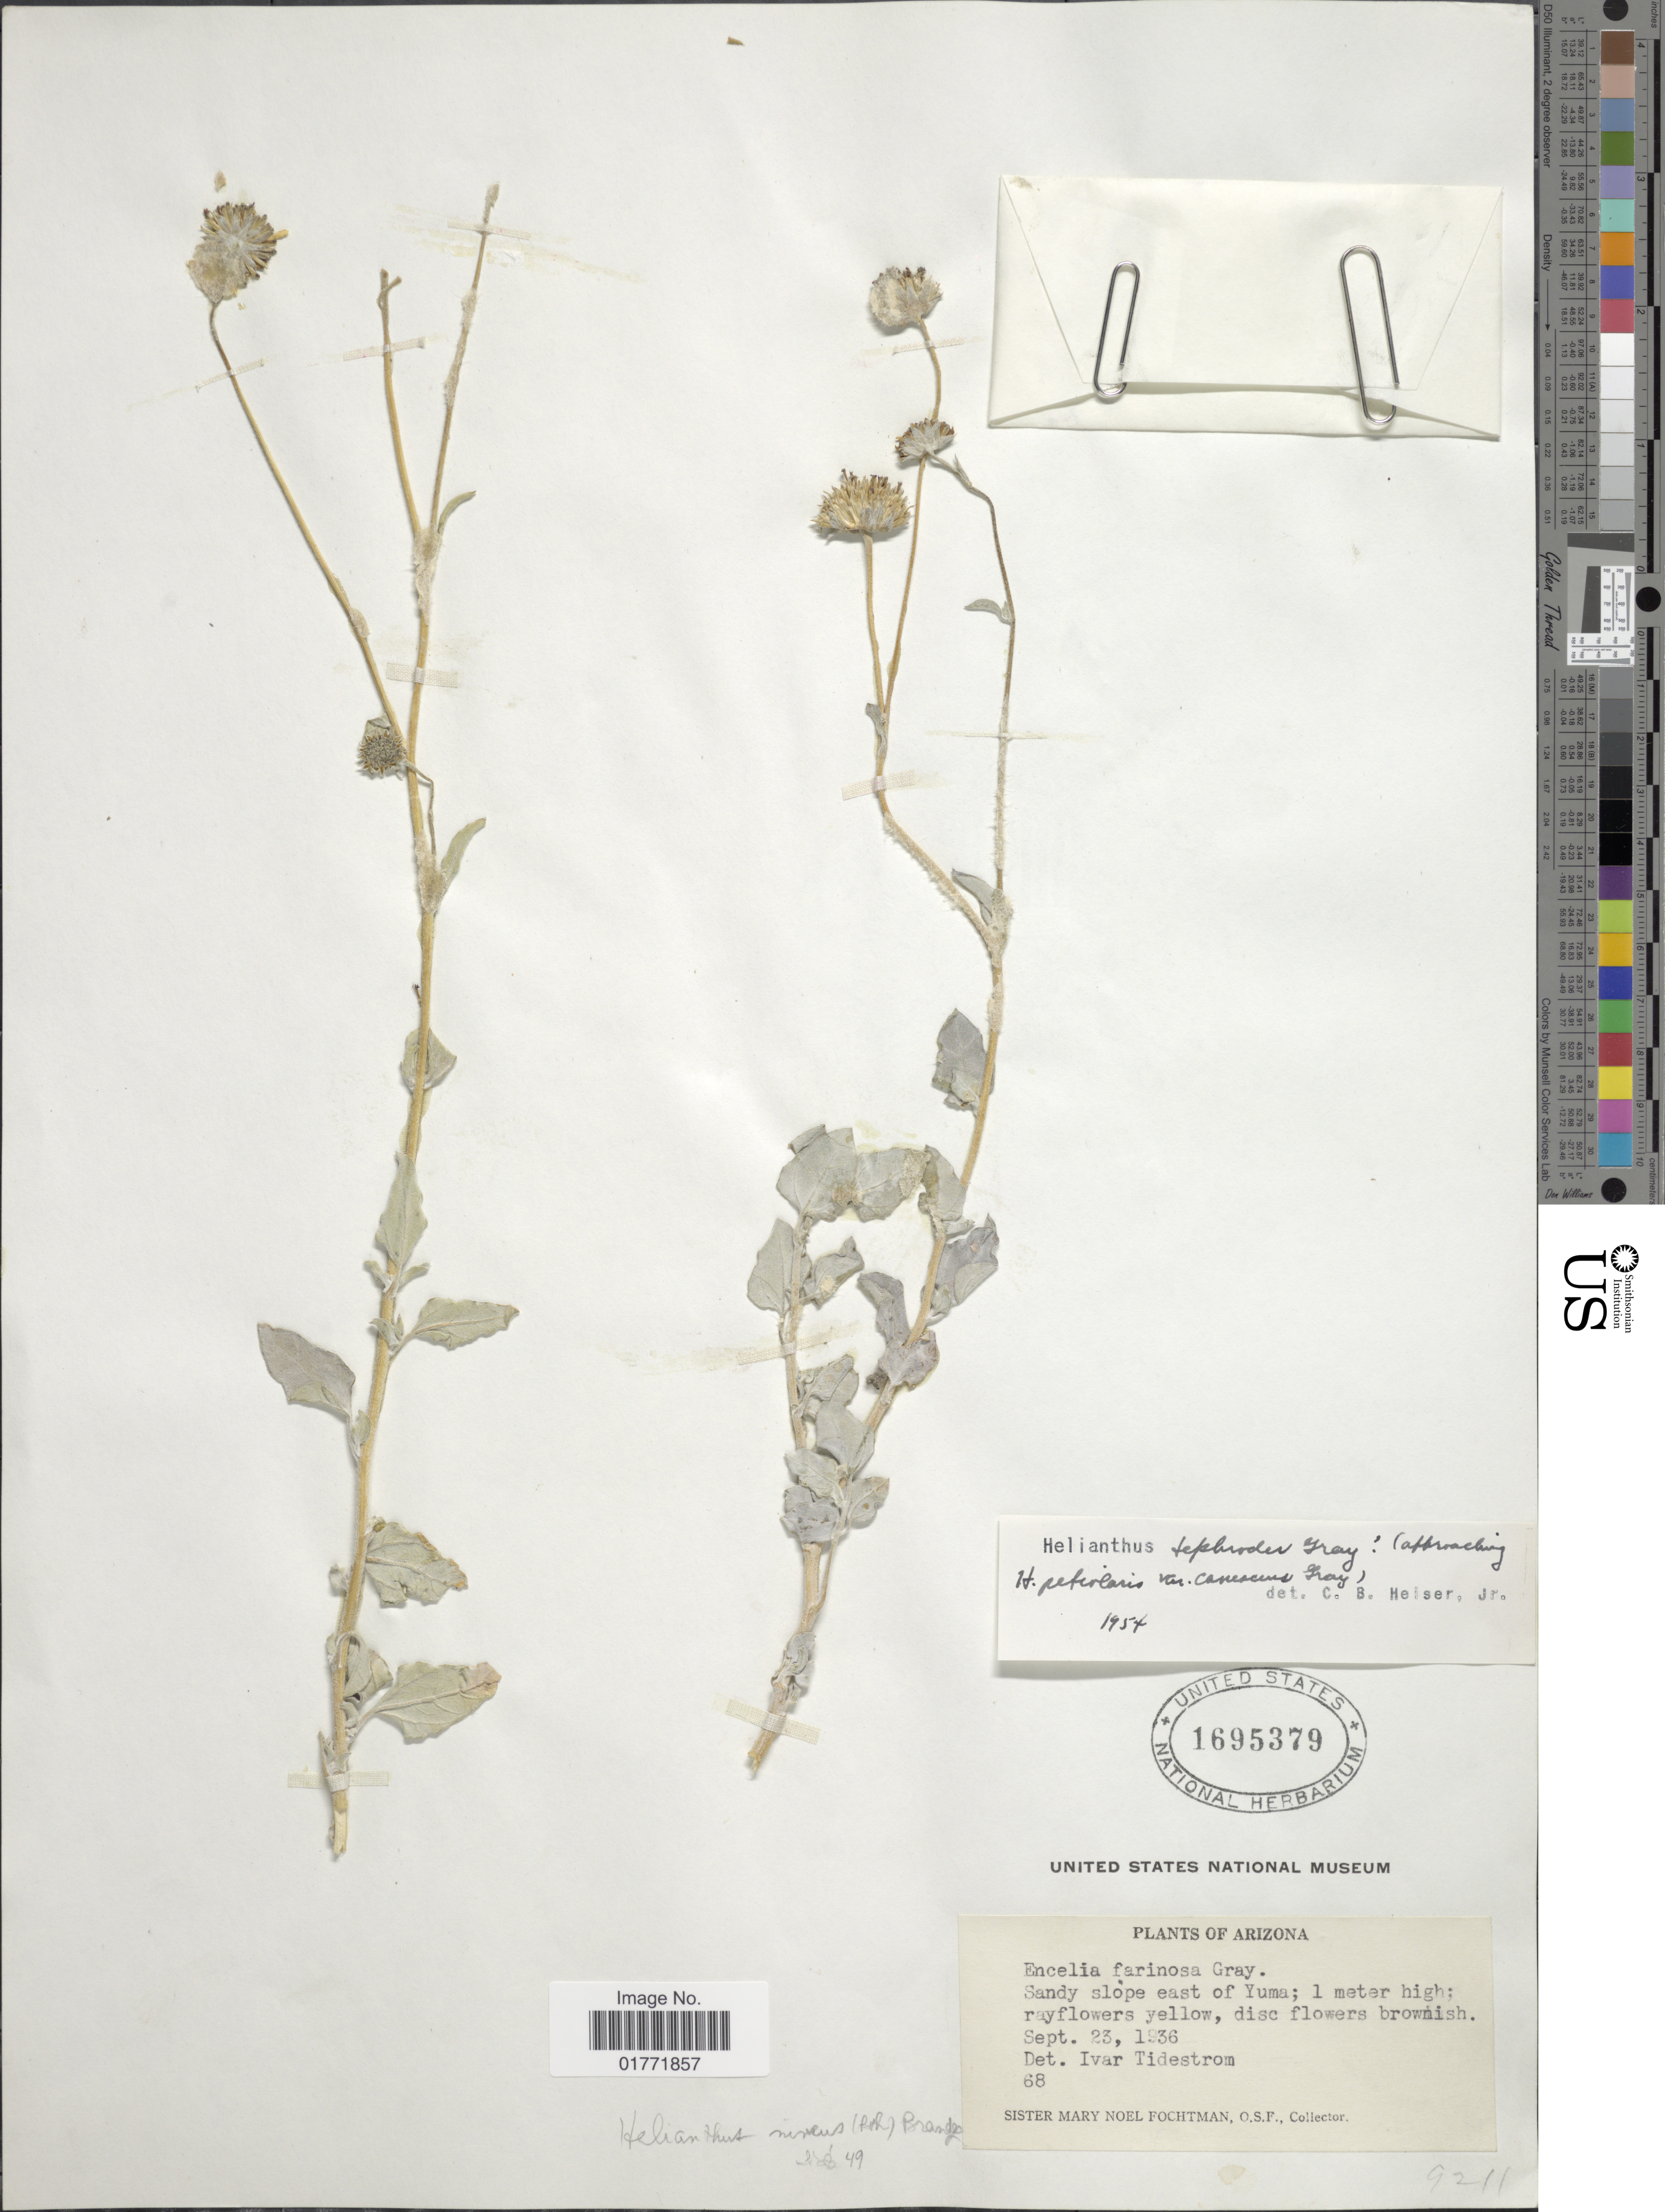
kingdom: Plantae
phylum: Tracheophyta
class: Magnoliopsida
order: Asterales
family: Asteraceae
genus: Helianthus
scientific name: Helianthus tephrodes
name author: A. Gray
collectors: M. N. Fochtman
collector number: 68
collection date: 1936-09-23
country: United States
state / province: Arizona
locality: Arizona. Sandy slope east of Yuma,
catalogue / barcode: US 1695379